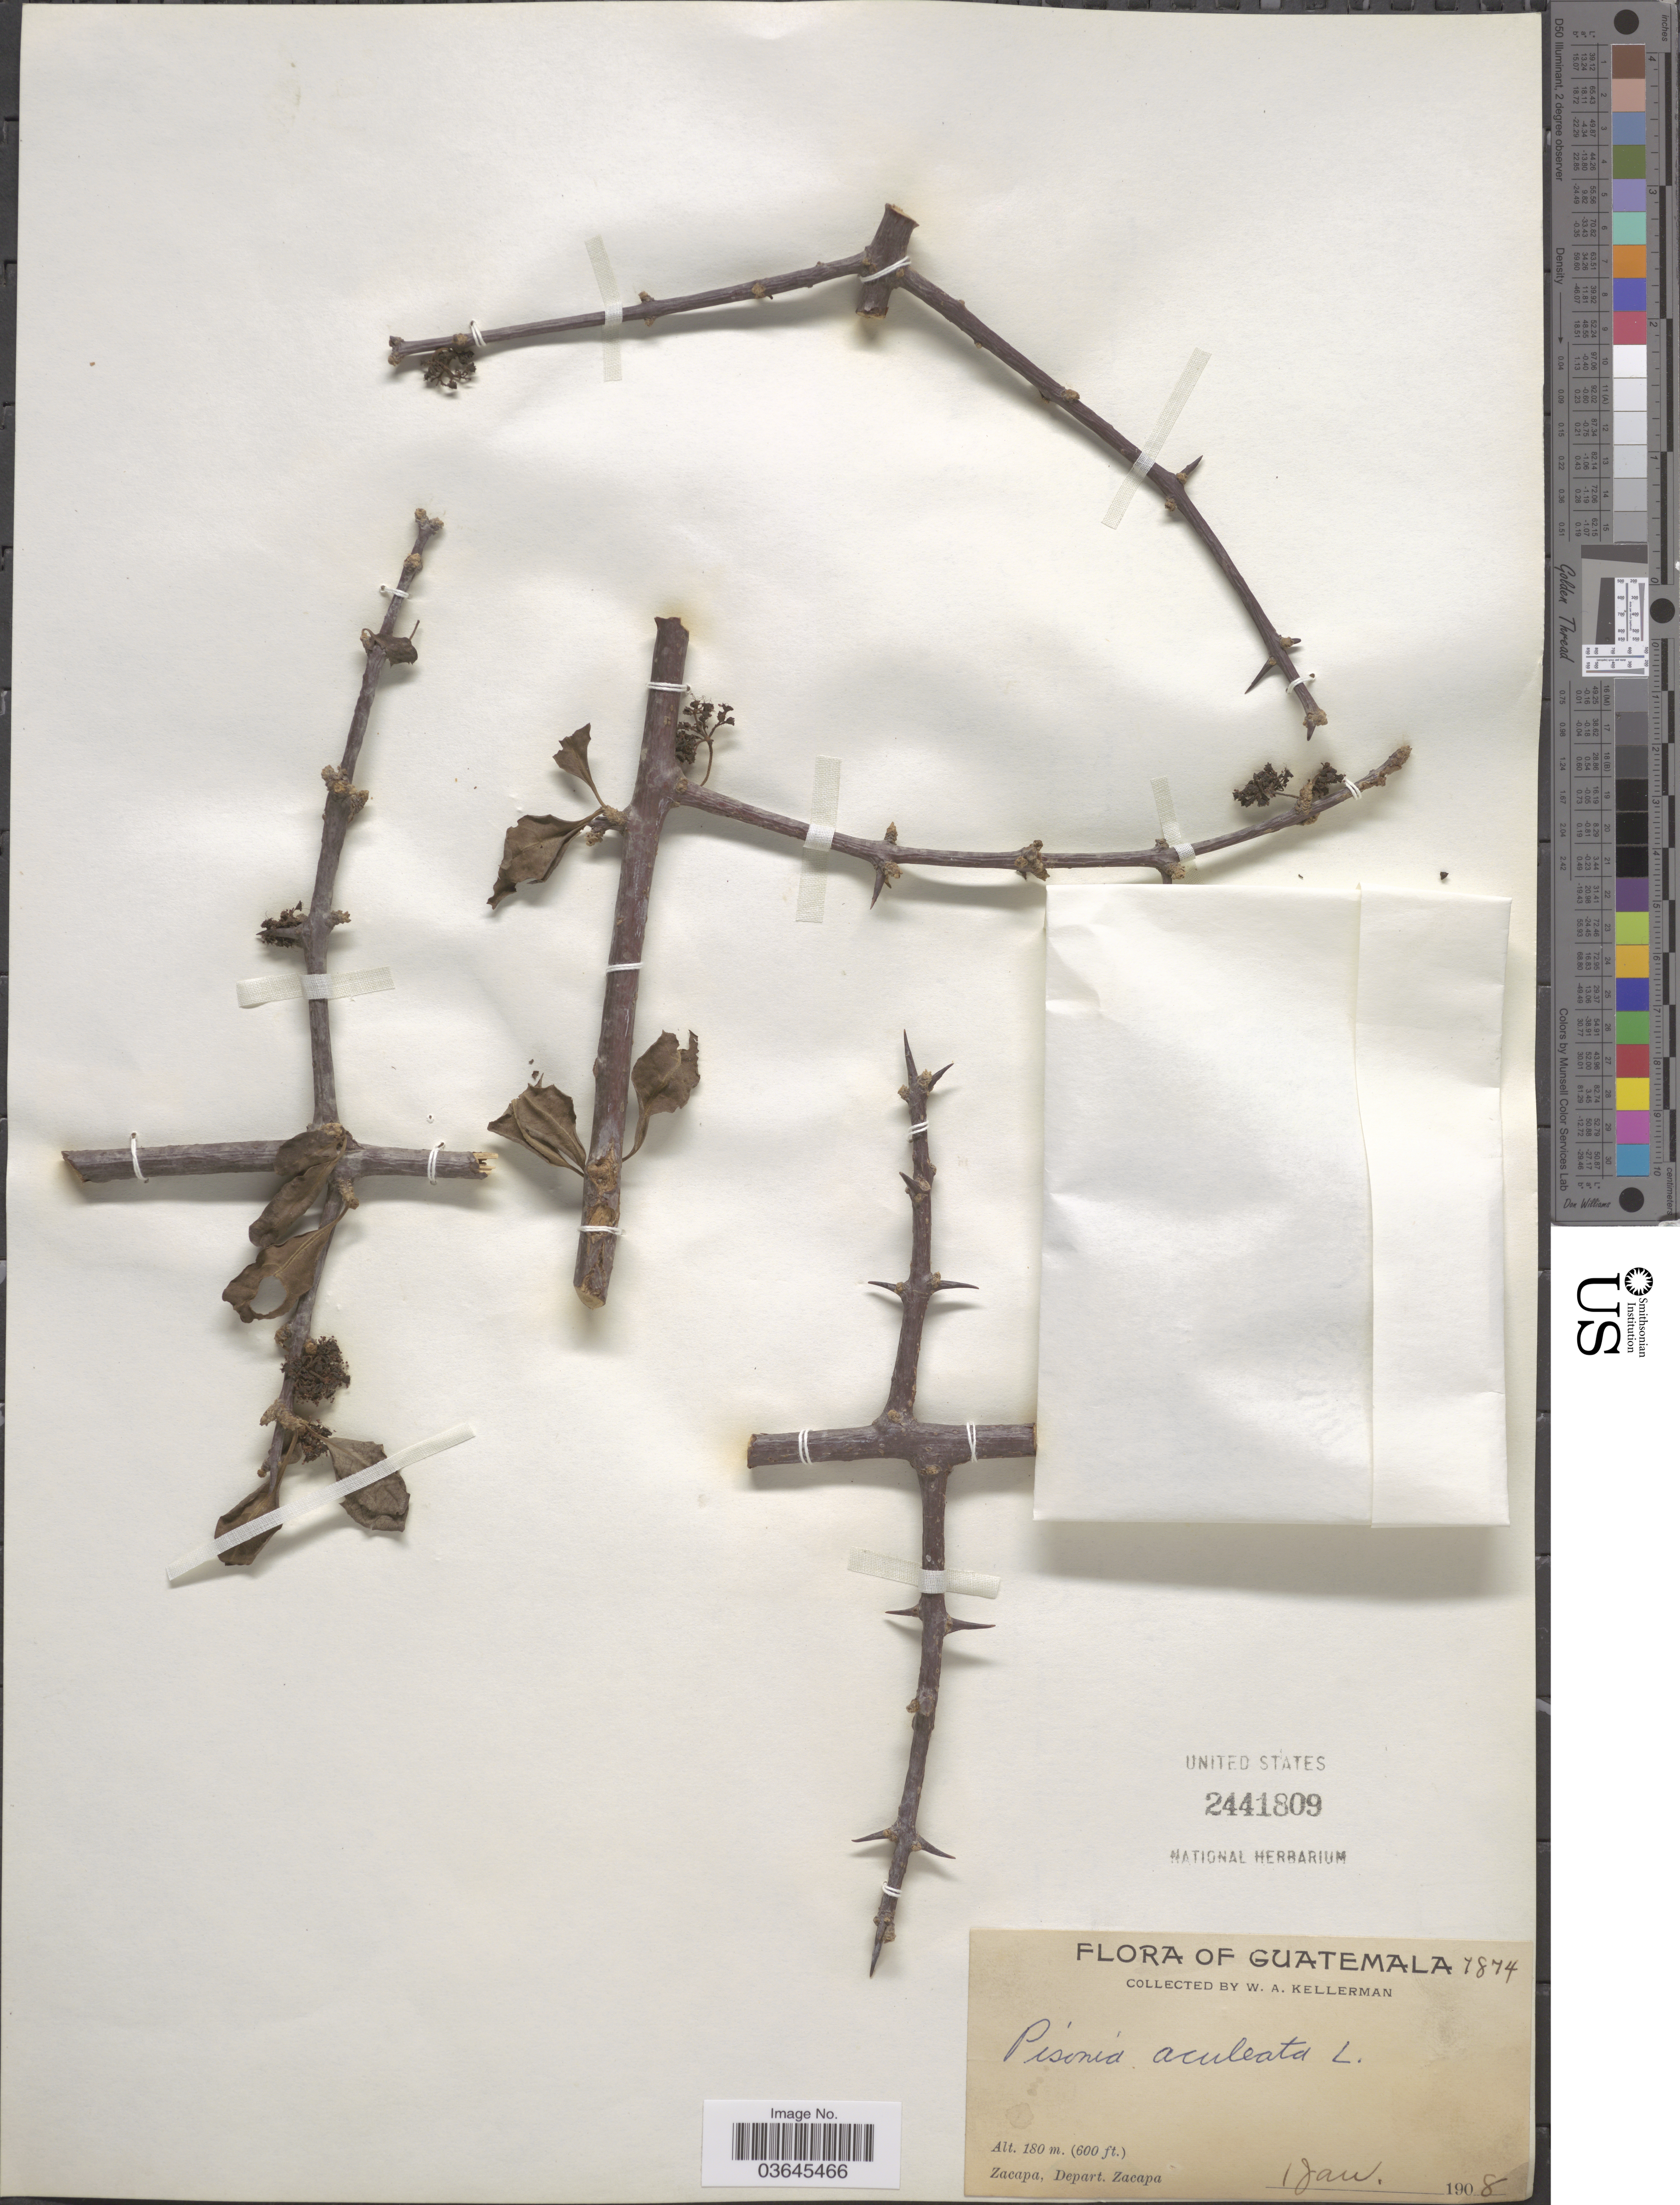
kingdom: Plantae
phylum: Tracheophyta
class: Magnoliopsida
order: Caryophyllales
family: Nyctaginaceae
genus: Pisonia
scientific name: Pisonia aculeata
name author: L.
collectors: W. Kellerman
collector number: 1874*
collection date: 1908-01-01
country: Guatemala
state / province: Zacapa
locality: Depart. Zacapa.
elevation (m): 180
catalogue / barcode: US 2441809